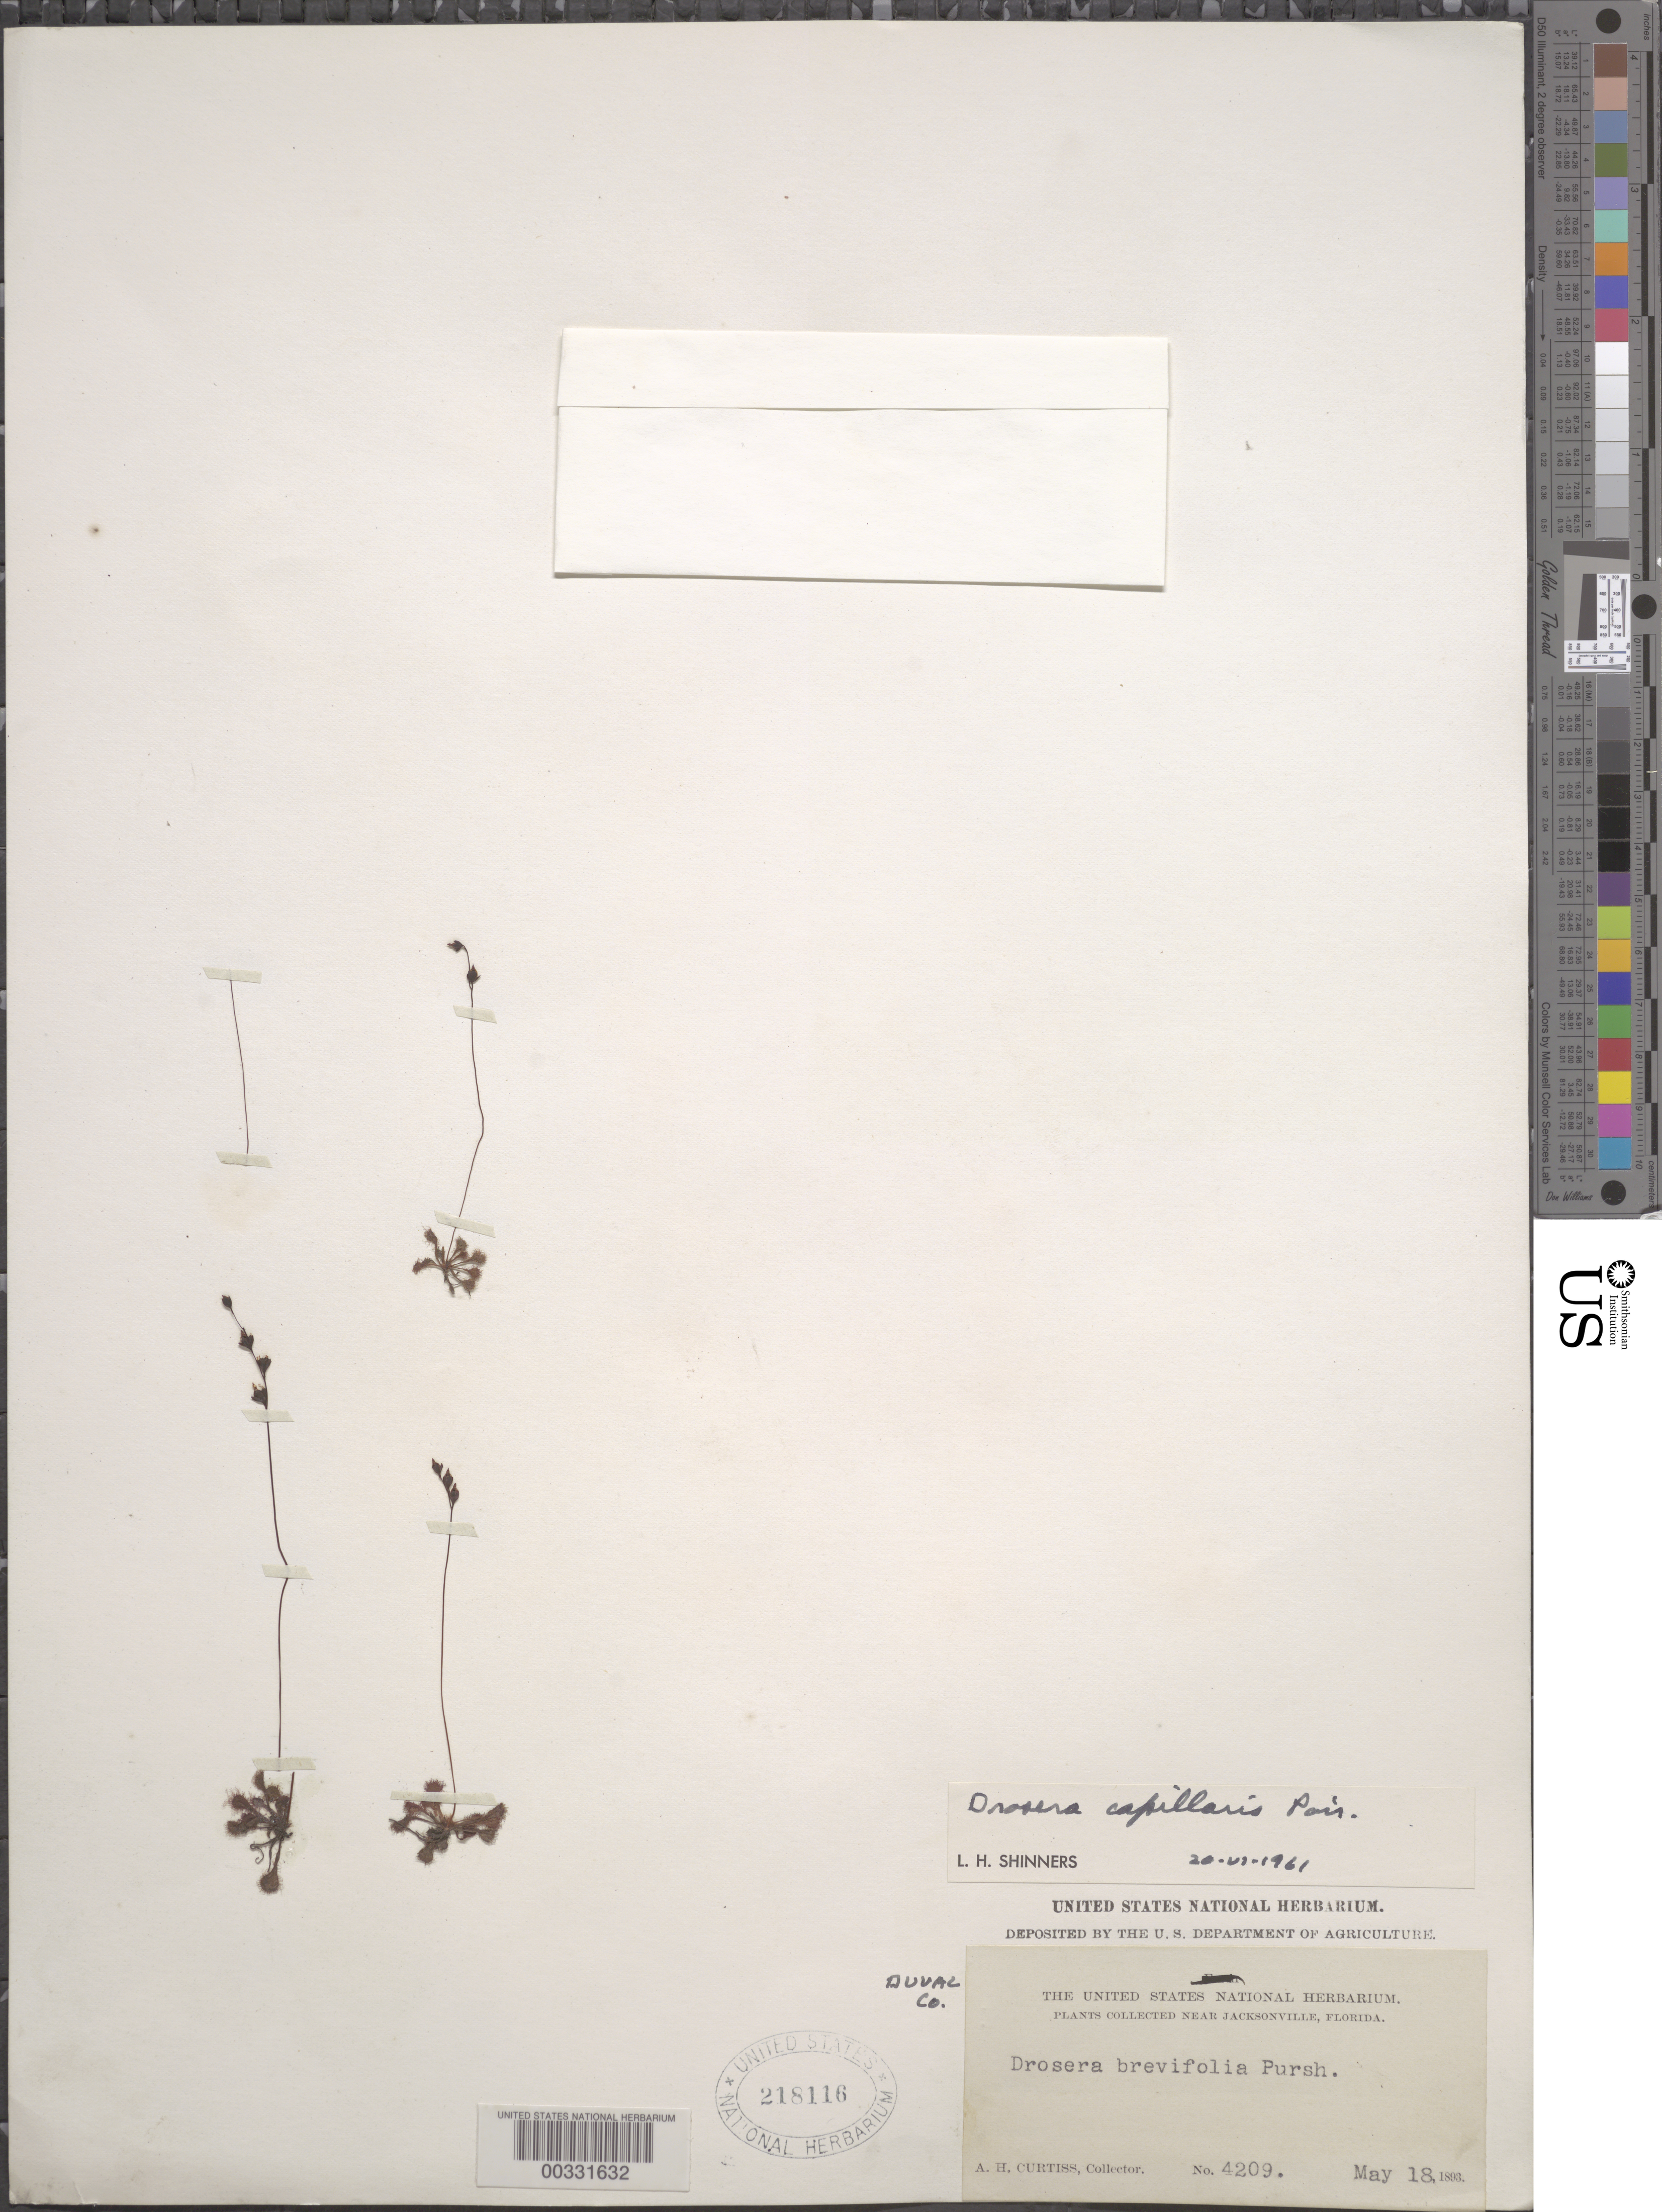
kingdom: Plantae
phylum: Tracheophyta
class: Magnoliopsida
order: Caryophyllales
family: Droseraceae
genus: Drosera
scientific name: Drosera capillaris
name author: Poir.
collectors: A. H. Curtiss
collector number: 4209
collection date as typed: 18 May 1893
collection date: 1893-05-18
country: United States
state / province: Florida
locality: Jacksonville, near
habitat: Pine woods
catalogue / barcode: US 218116